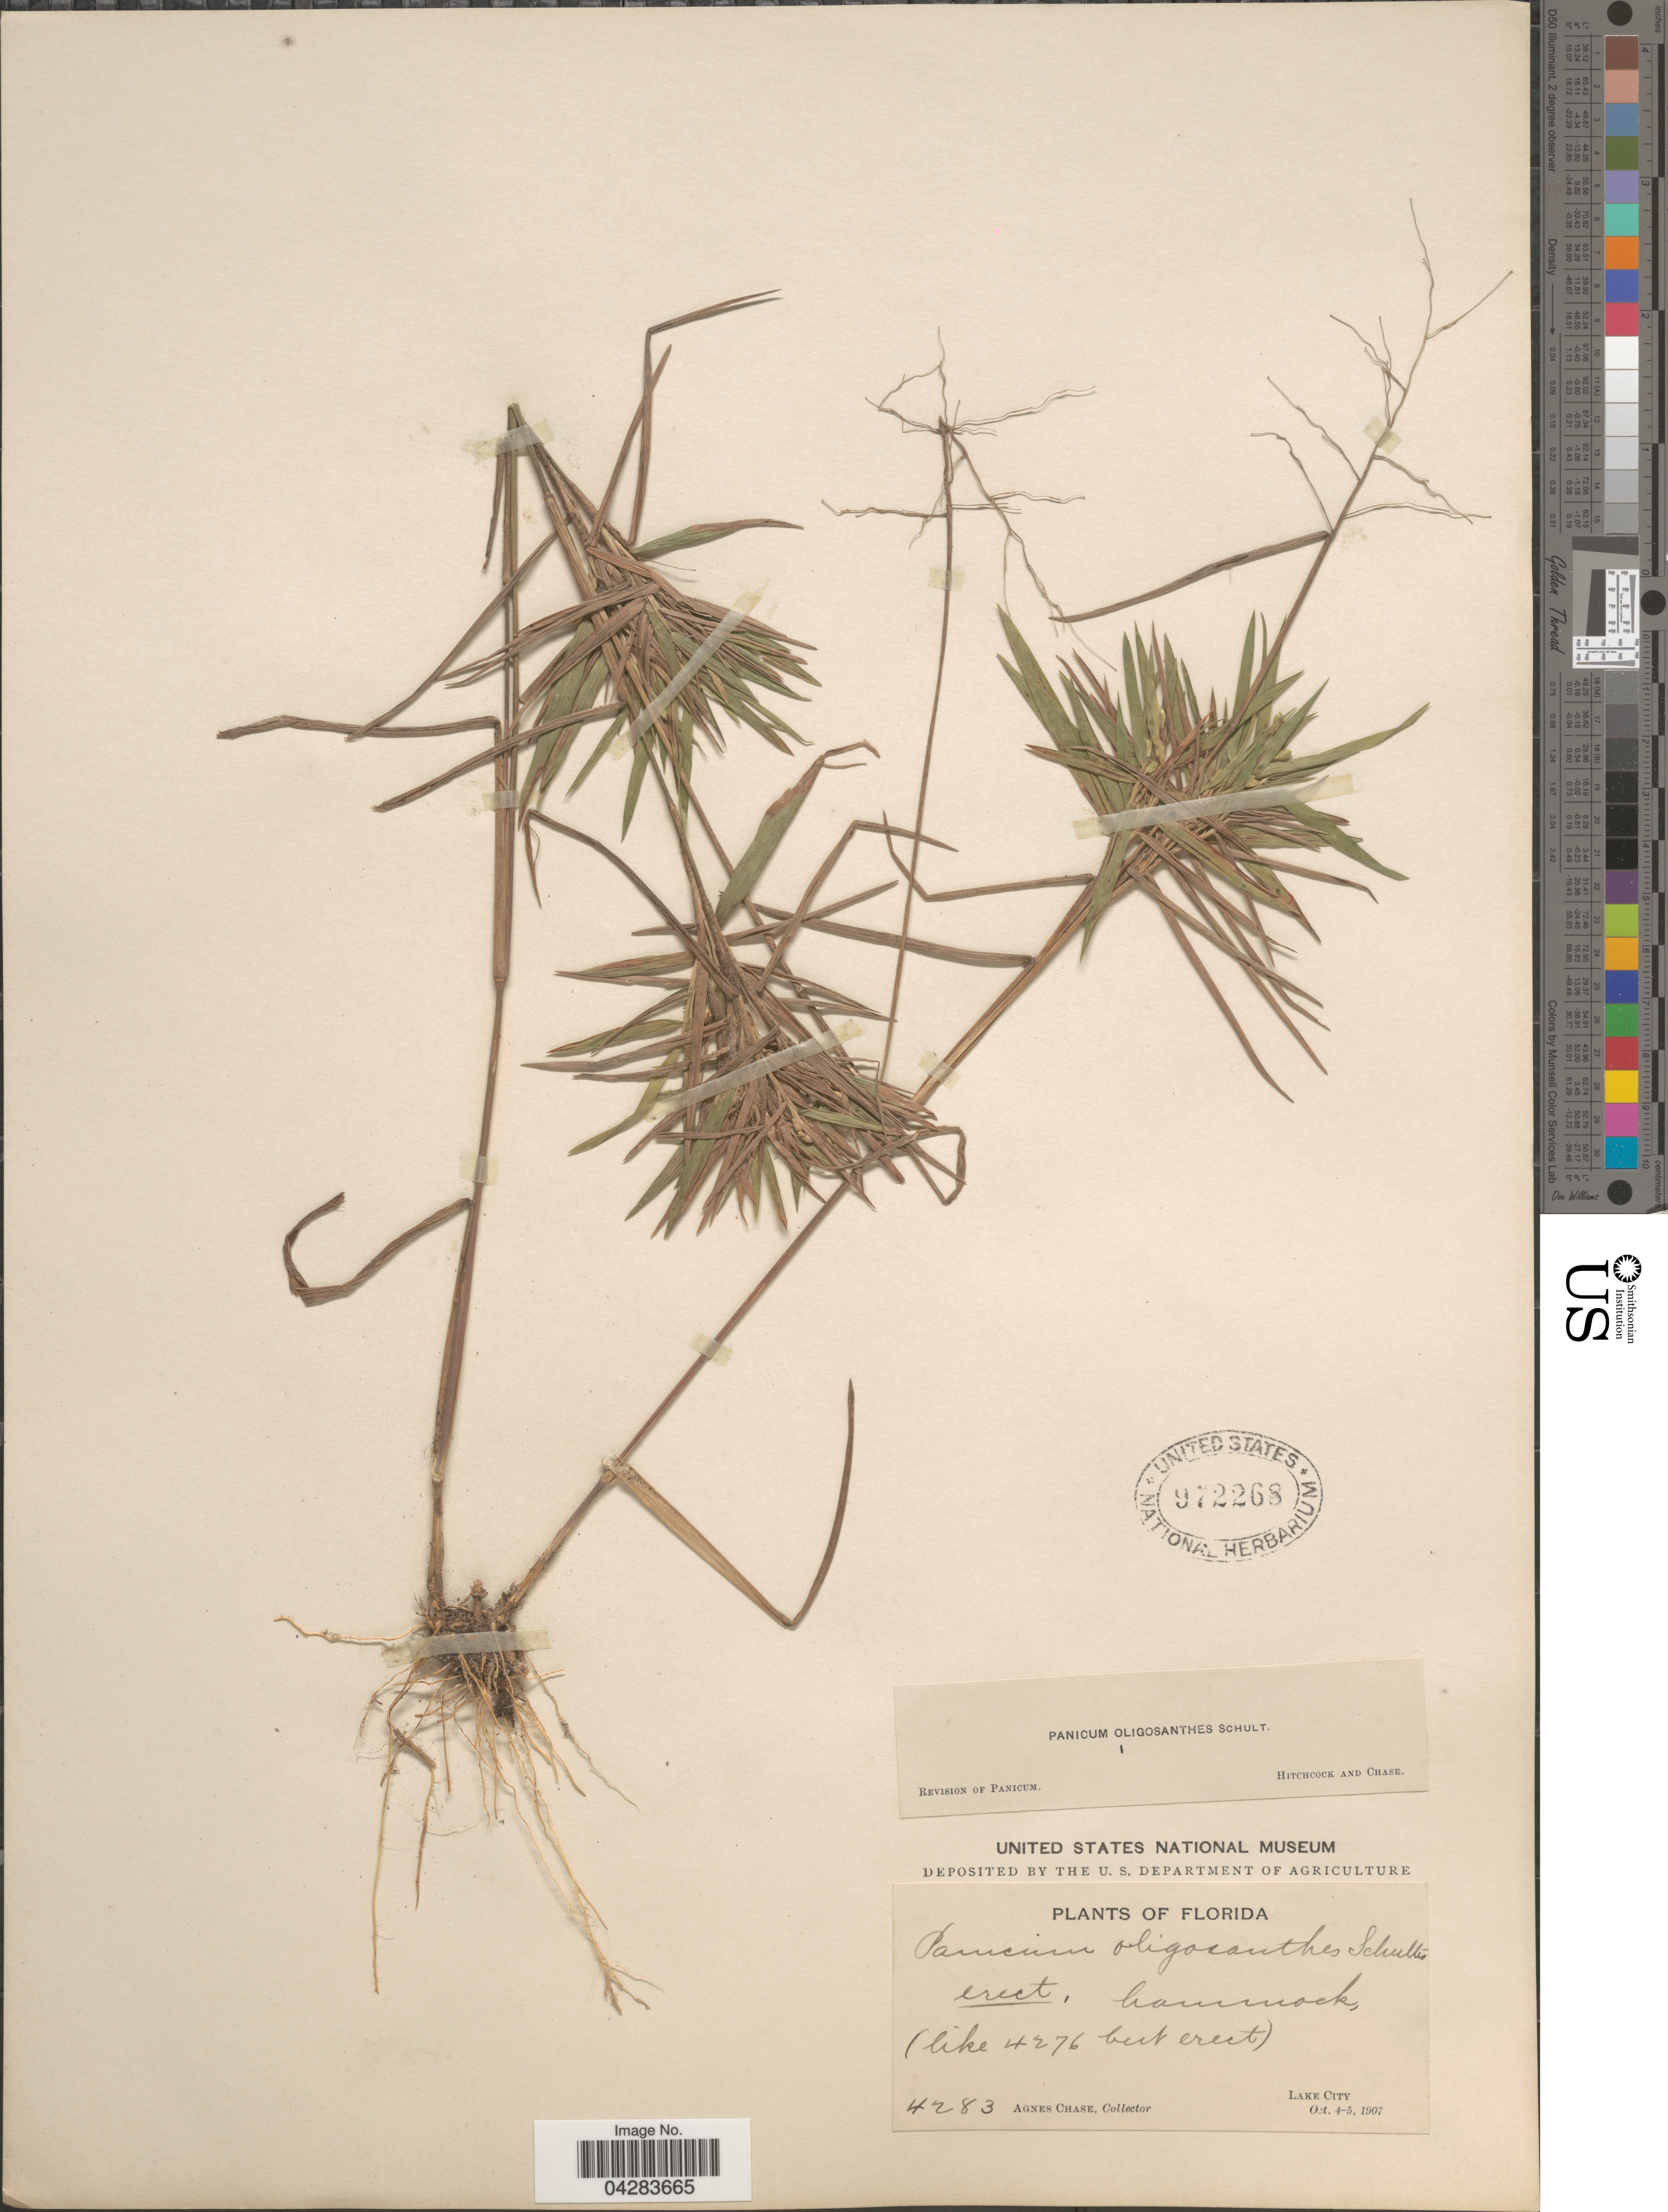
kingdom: Plantae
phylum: Tracheophyta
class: Liliopsida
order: Poales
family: Poaceae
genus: Dichanthelium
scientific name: Dichanthelium oligosanthes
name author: (Schult.) Gould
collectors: A. Chase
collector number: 4283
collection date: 1907-10-04/1907-10-05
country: United States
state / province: Florida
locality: Lake City.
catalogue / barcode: US 972268